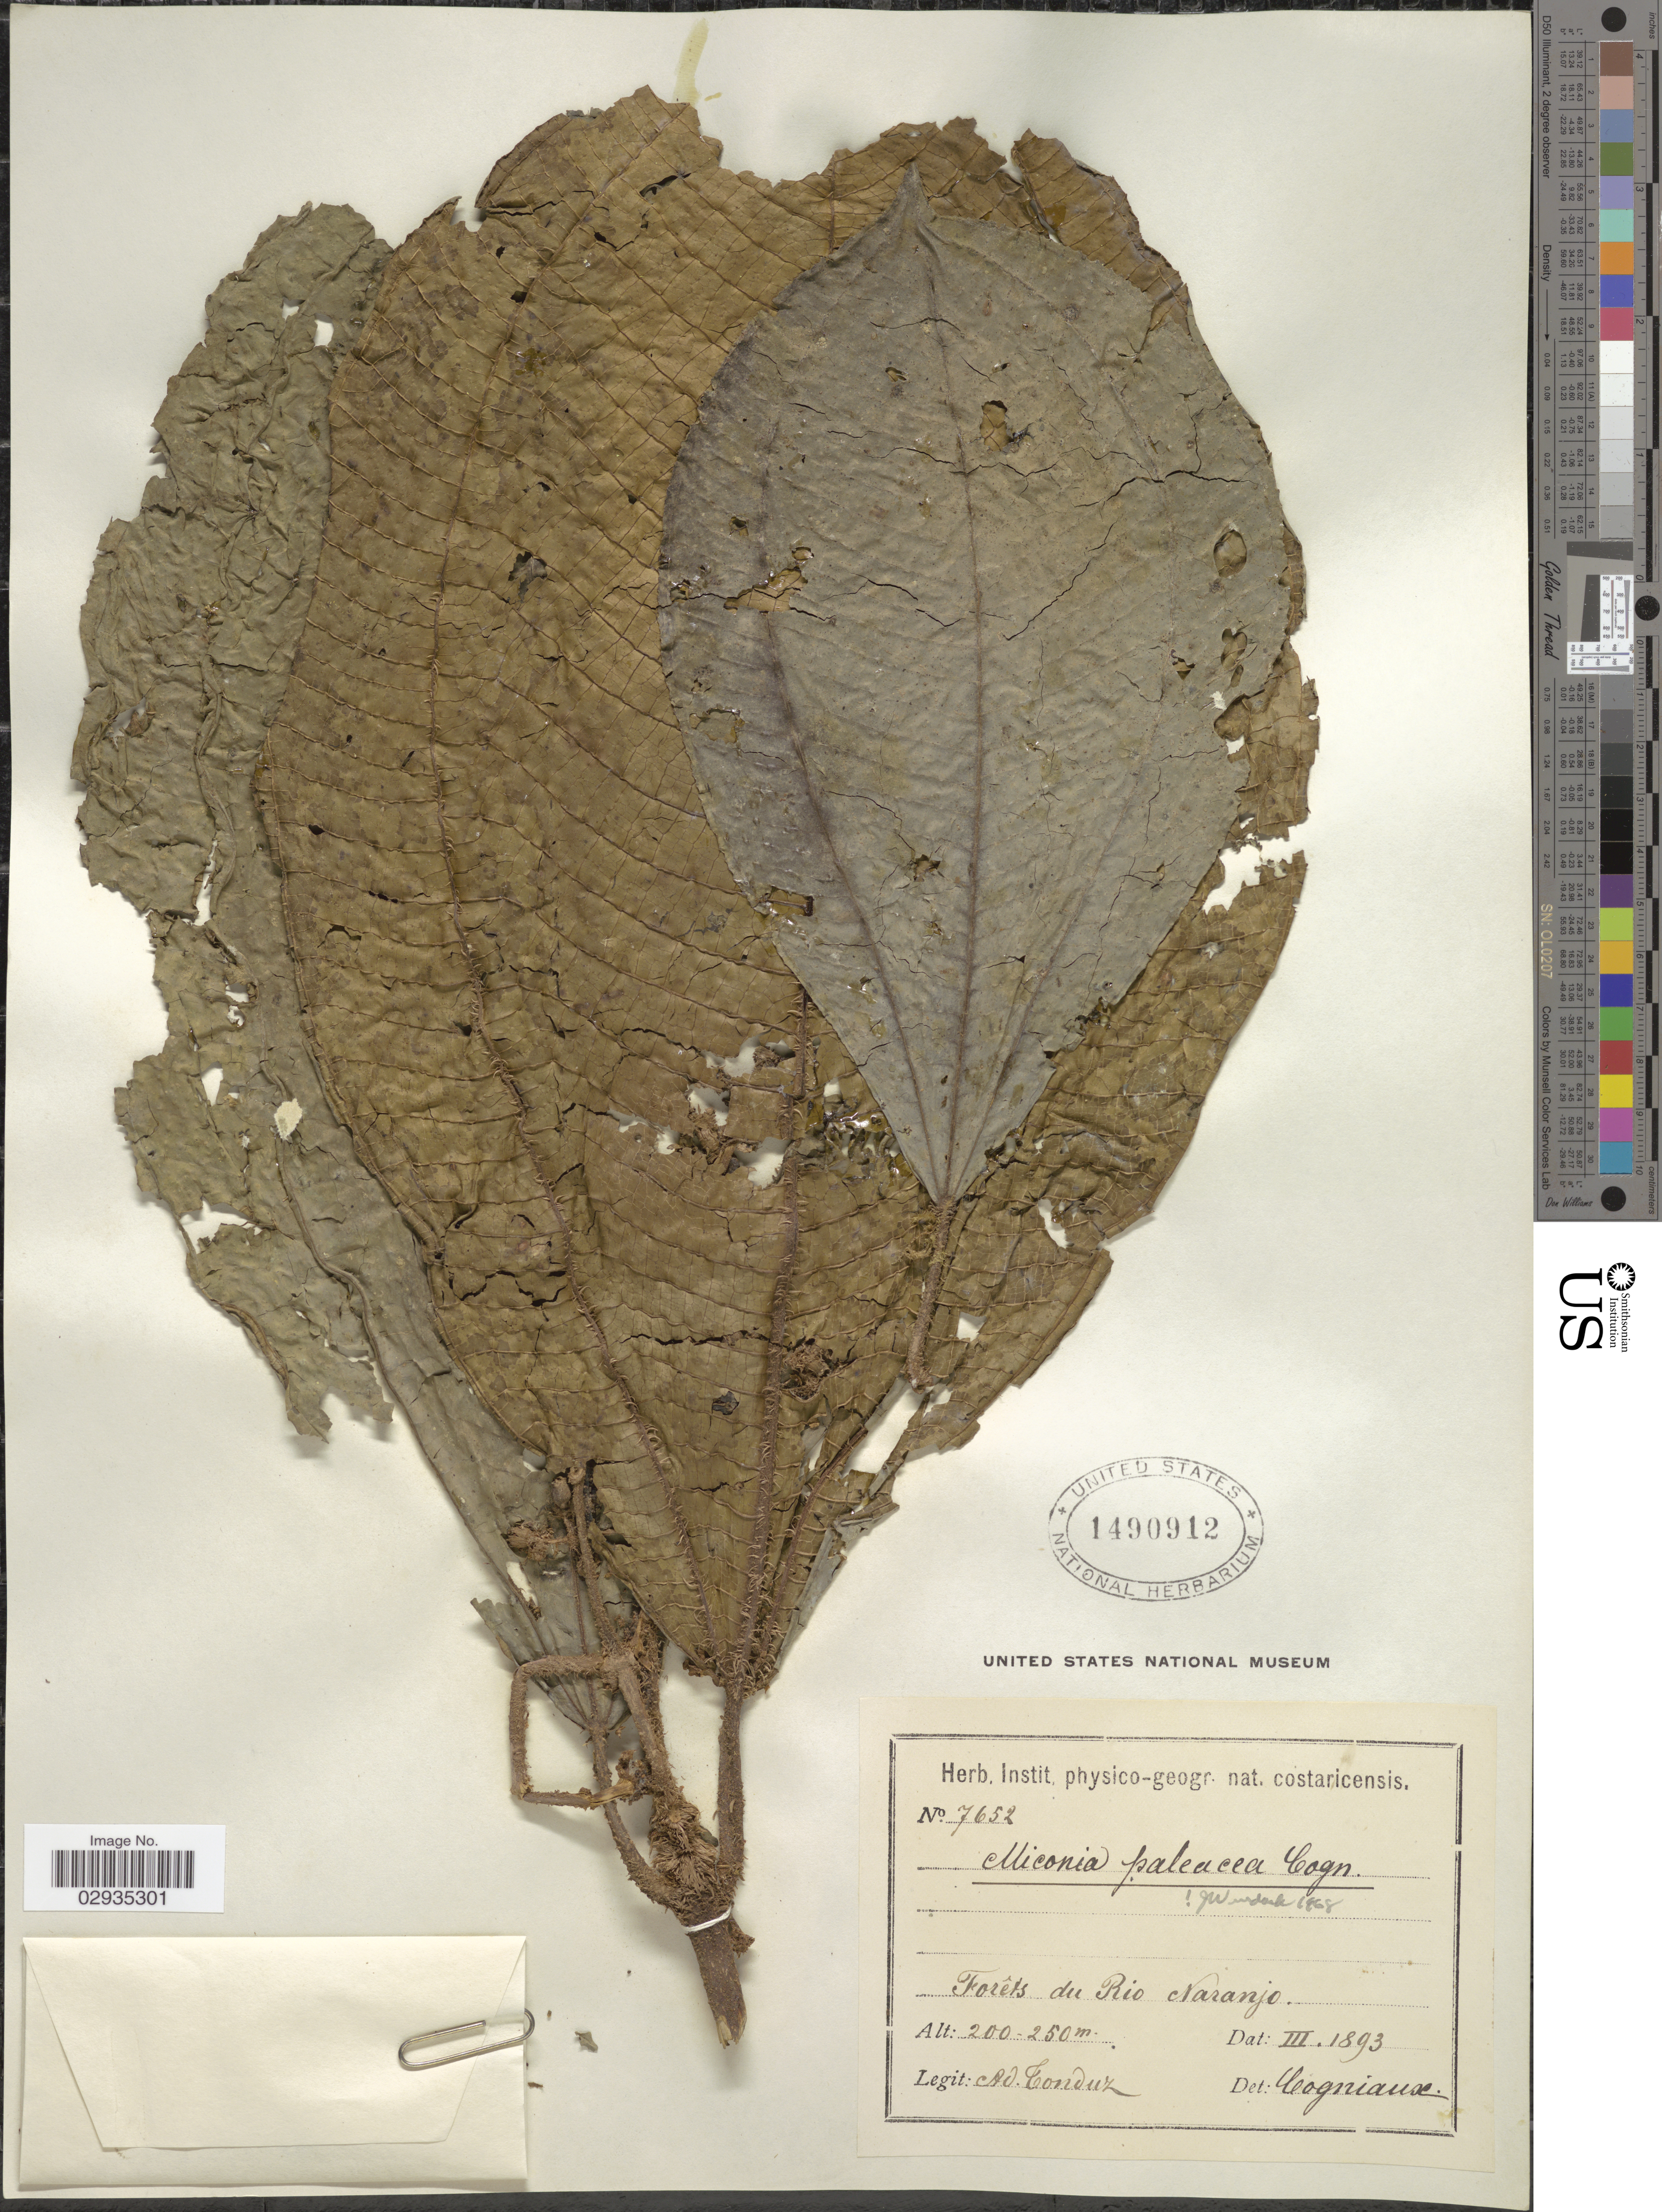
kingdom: Plantae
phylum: Tracheophyta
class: Magnoliopsida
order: Myrtales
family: Melastomataceae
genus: Miconia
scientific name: Miconia paleacea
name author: Cogn.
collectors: A. Tonduz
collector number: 7652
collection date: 1893-03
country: Costa Rica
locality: Forêts du Rio Naranjo.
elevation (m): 200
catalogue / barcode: US 1490912